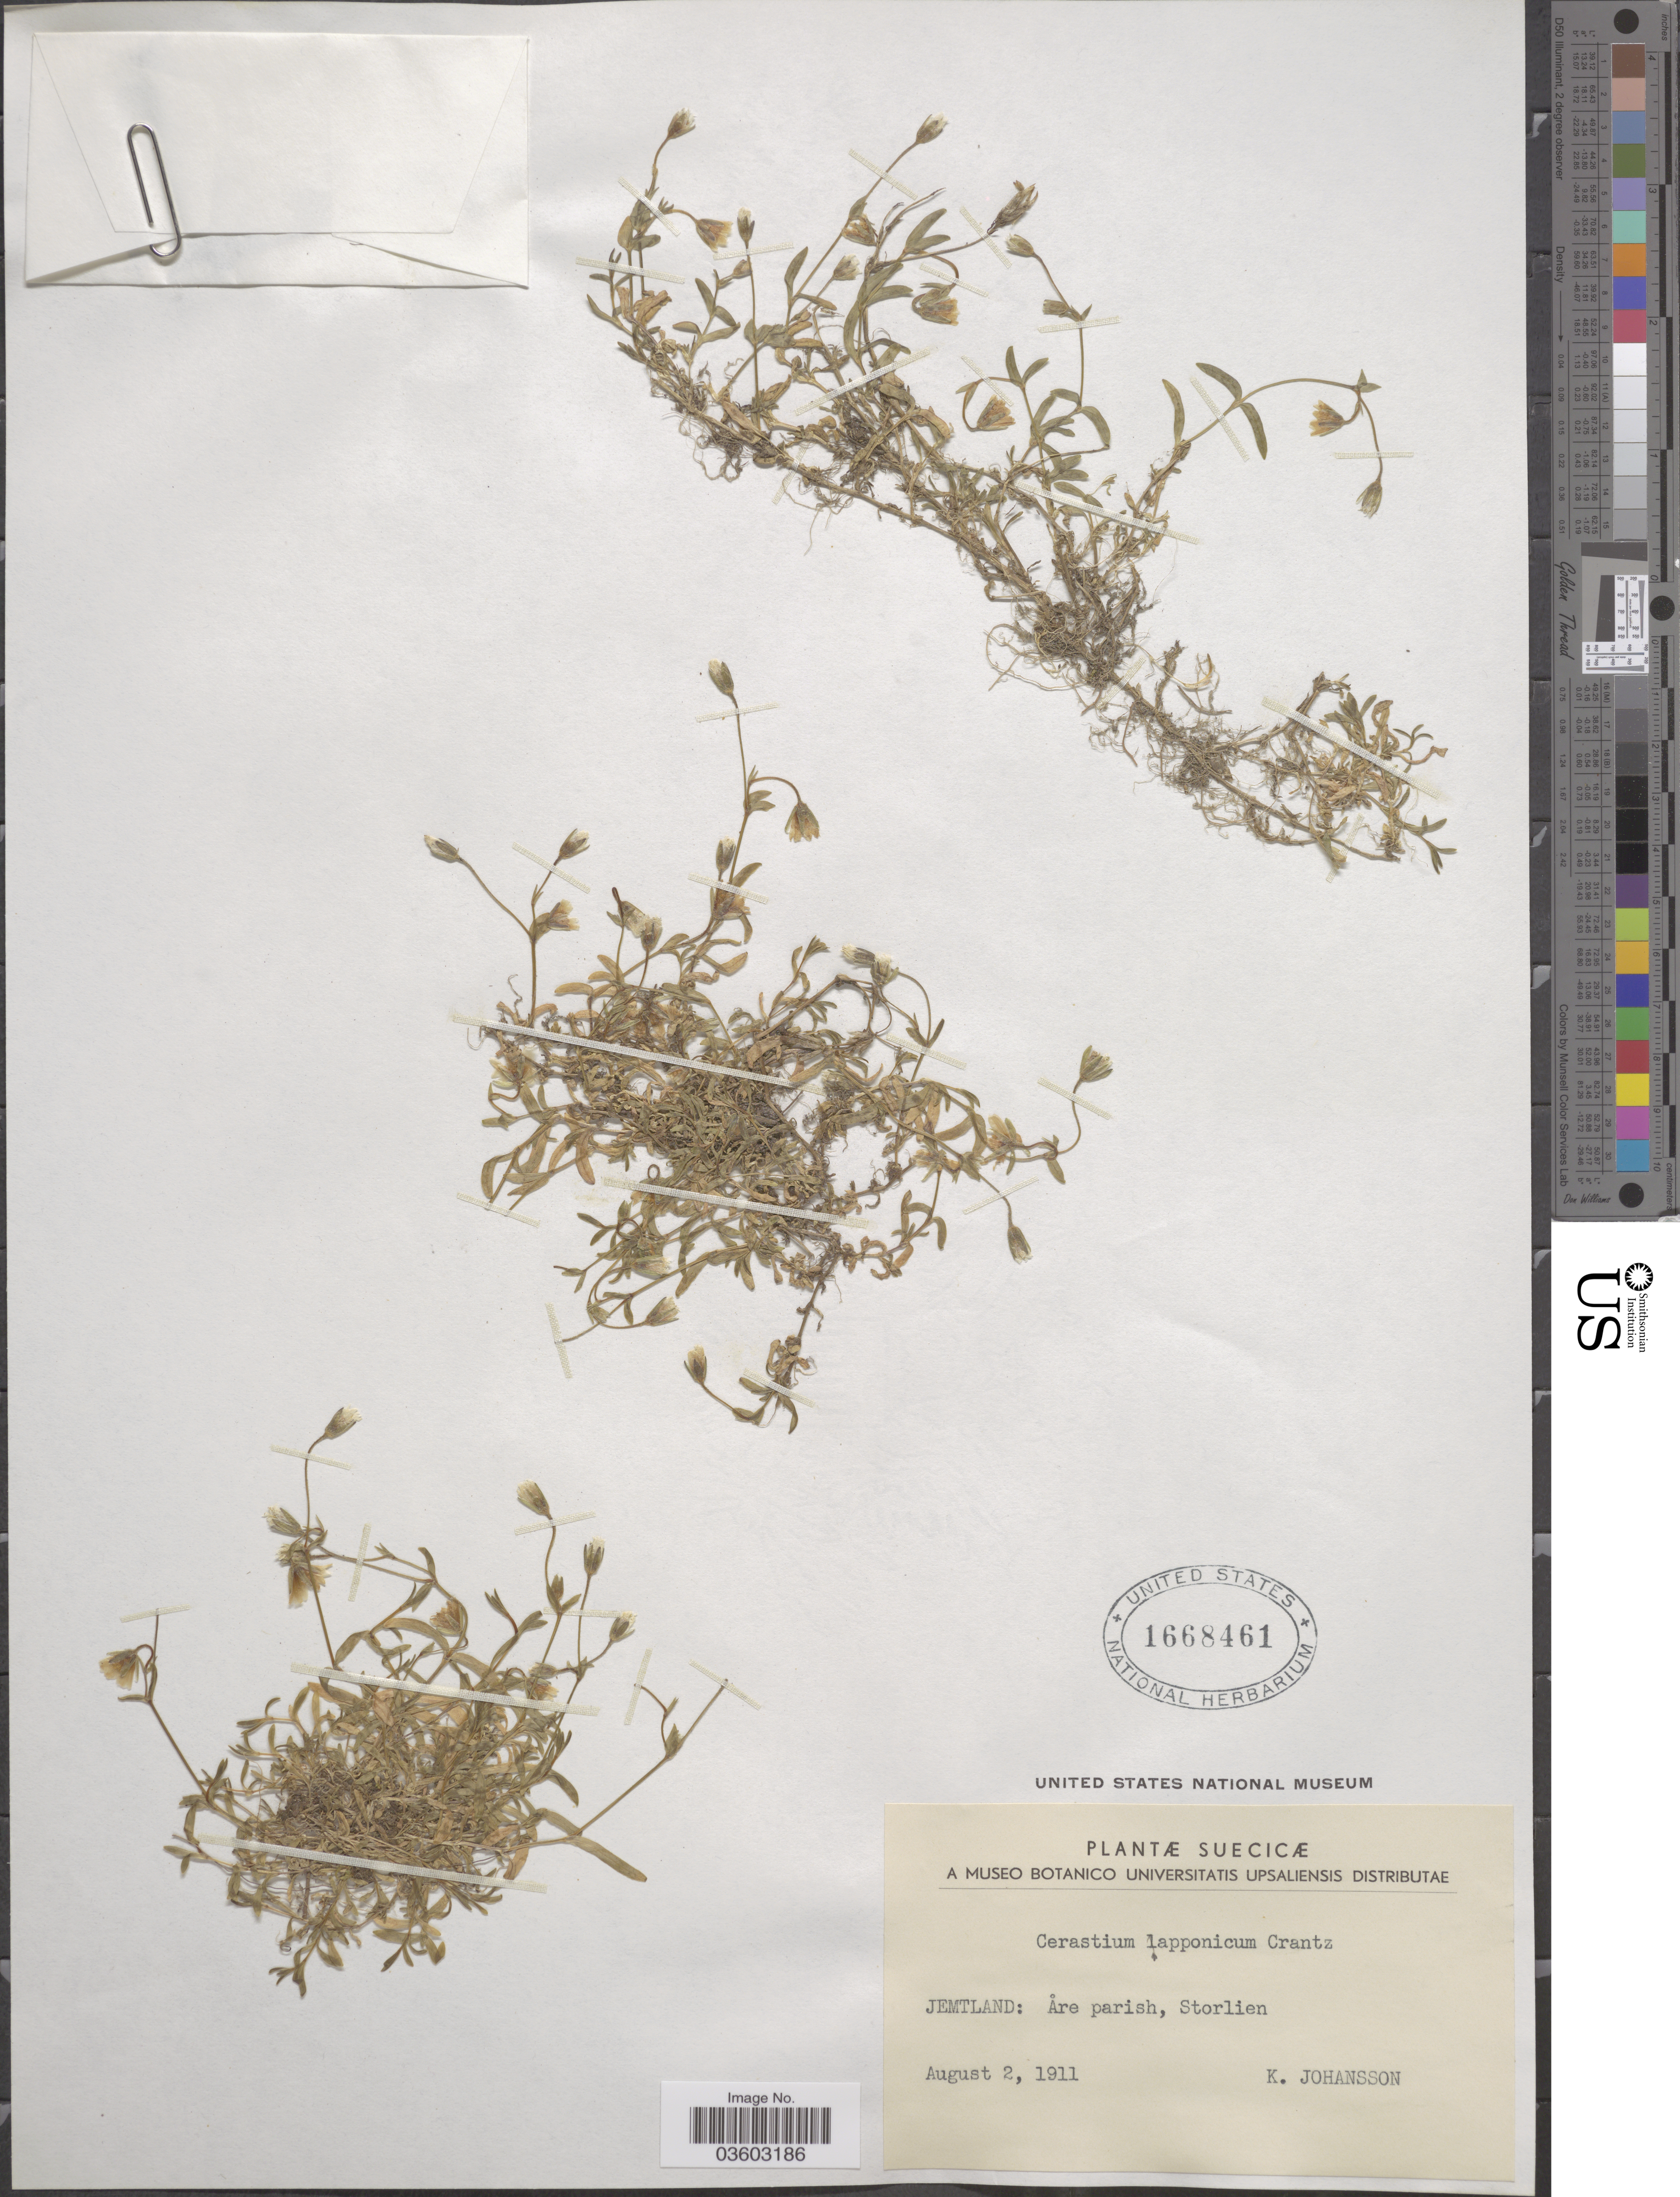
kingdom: Plantae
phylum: Tracheophyta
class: Magnoliopsida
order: Caryophyllales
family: Caryophyllaceae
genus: Dichodon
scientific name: Dichodon cerastoides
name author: (L.) Rchb.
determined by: U.S. National Herbarium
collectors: K. Johansson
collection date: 1911-08-02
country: Sweden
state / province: Jämtland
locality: Jemtland: Åre parish, Storlien. Suecicæ.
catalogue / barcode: US 1668461